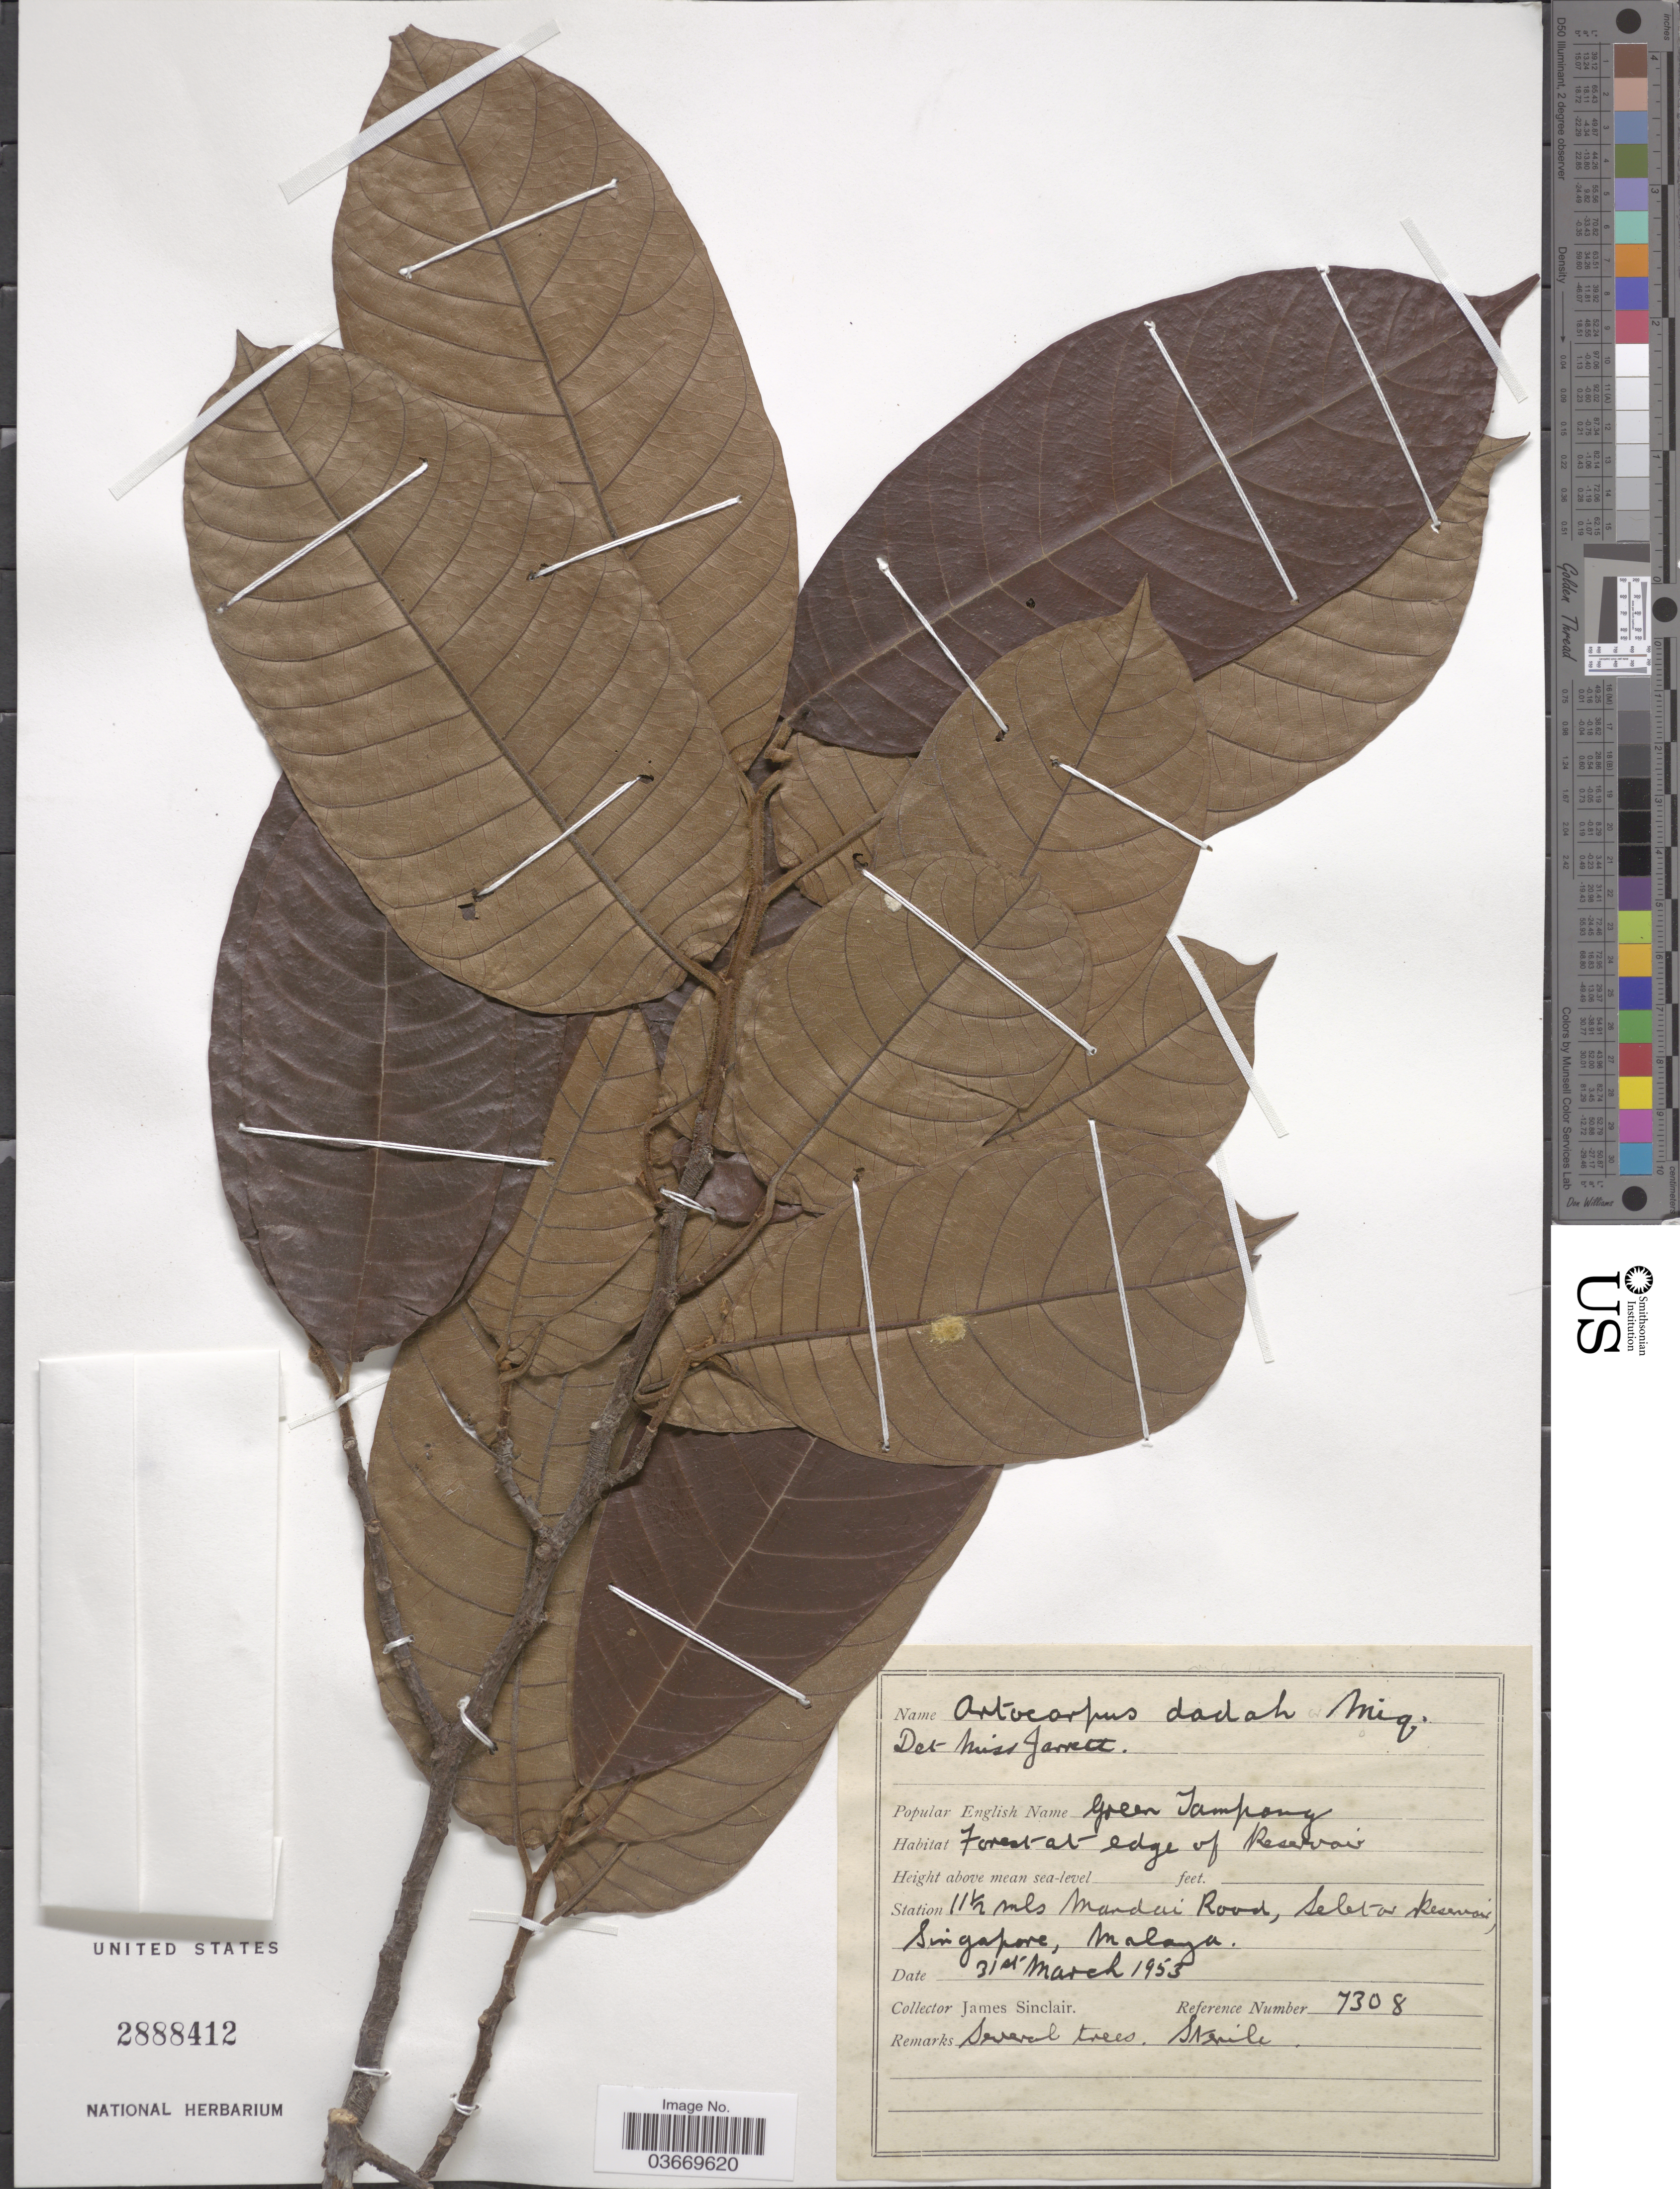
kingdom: Plantae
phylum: Tracheophyta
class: Magnoliopsida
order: Rosales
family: Moraceae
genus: Artocarpus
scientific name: Artocarpus dadah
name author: Miq.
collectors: J. Sinclair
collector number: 7308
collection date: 1953-03-31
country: Singapore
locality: Station 11½ mls Mandai Road, Seleton Reservoir, Singapore, Malaya.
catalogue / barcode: US 2888412